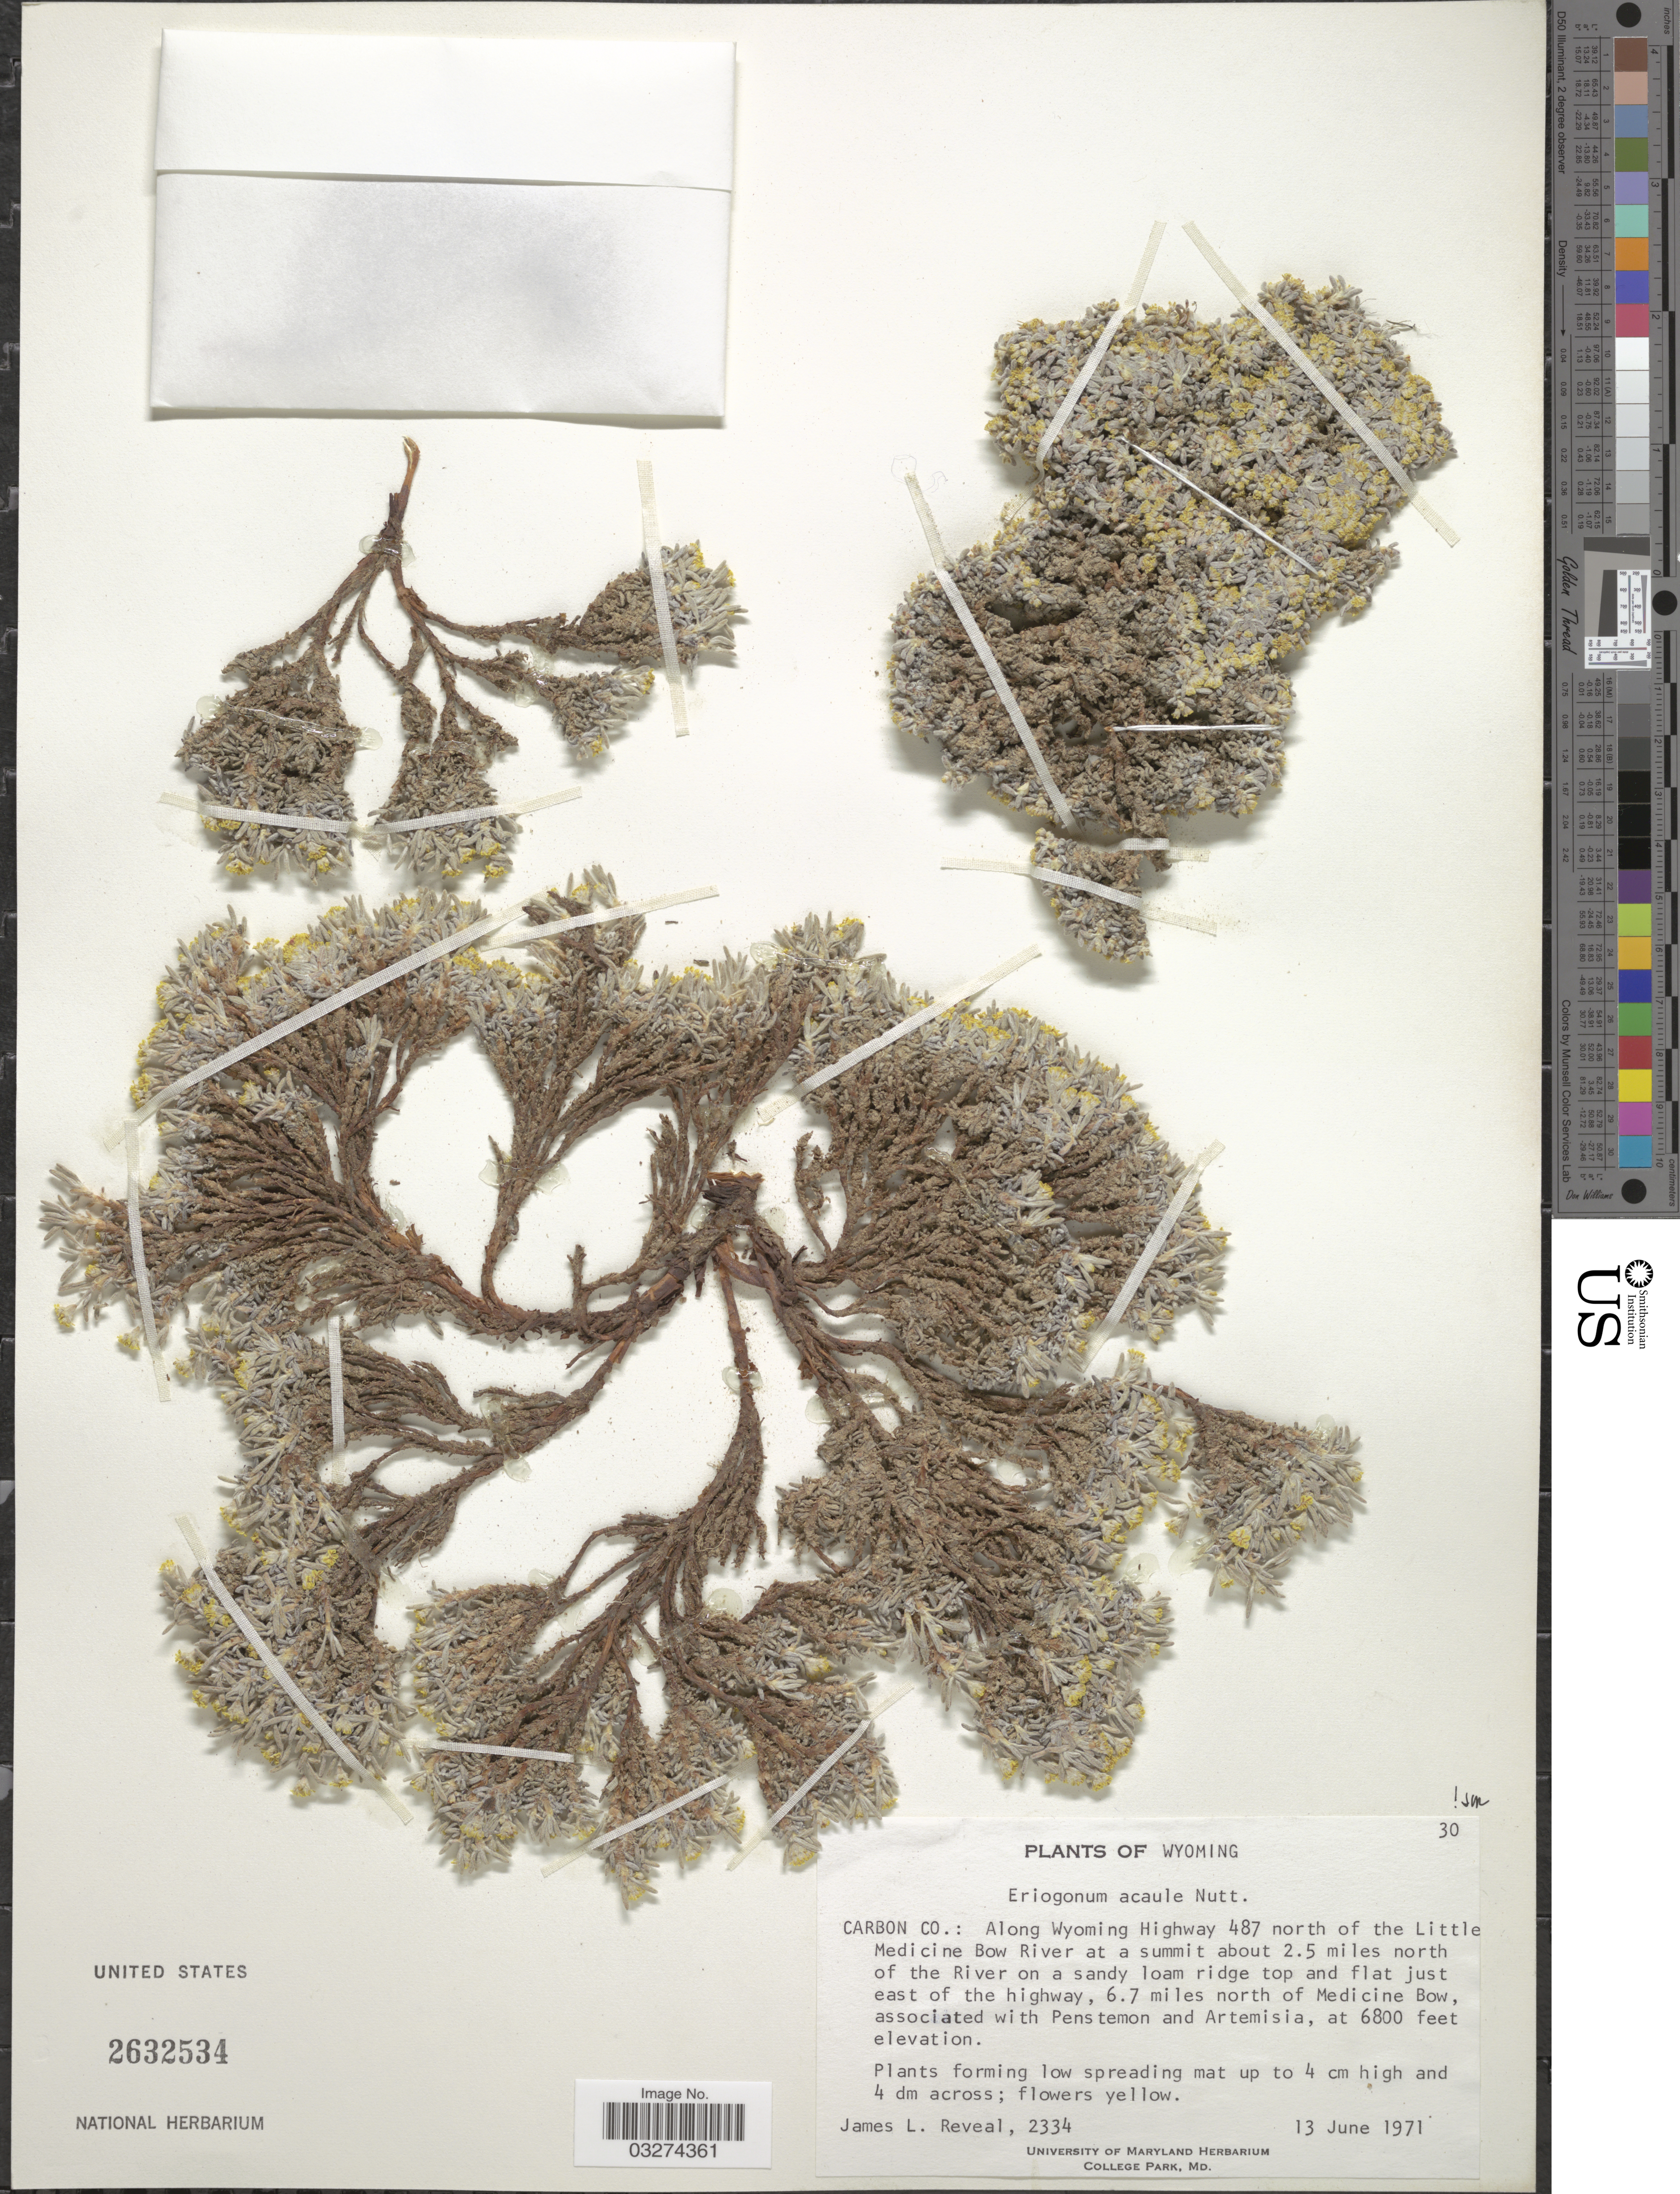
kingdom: Plantae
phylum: Tracheophyta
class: Magnoliopsida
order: Caryophyllales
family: Polygonaceae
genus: Eriogonum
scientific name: Eriogonum acaule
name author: Nutt.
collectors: J. L. Reveal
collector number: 2334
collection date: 1971-06-13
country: United States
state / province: Wyoming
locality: Carbon Co.: Along Wyoming Highway 487 north of the Little Medicine Bow River at a summit about 2.5 miles north of the River on a sandy loam ridge top and flat just east of the highway, 6.7 miles north of Medicine Bow.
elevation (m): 2073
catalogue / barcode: US 2632534